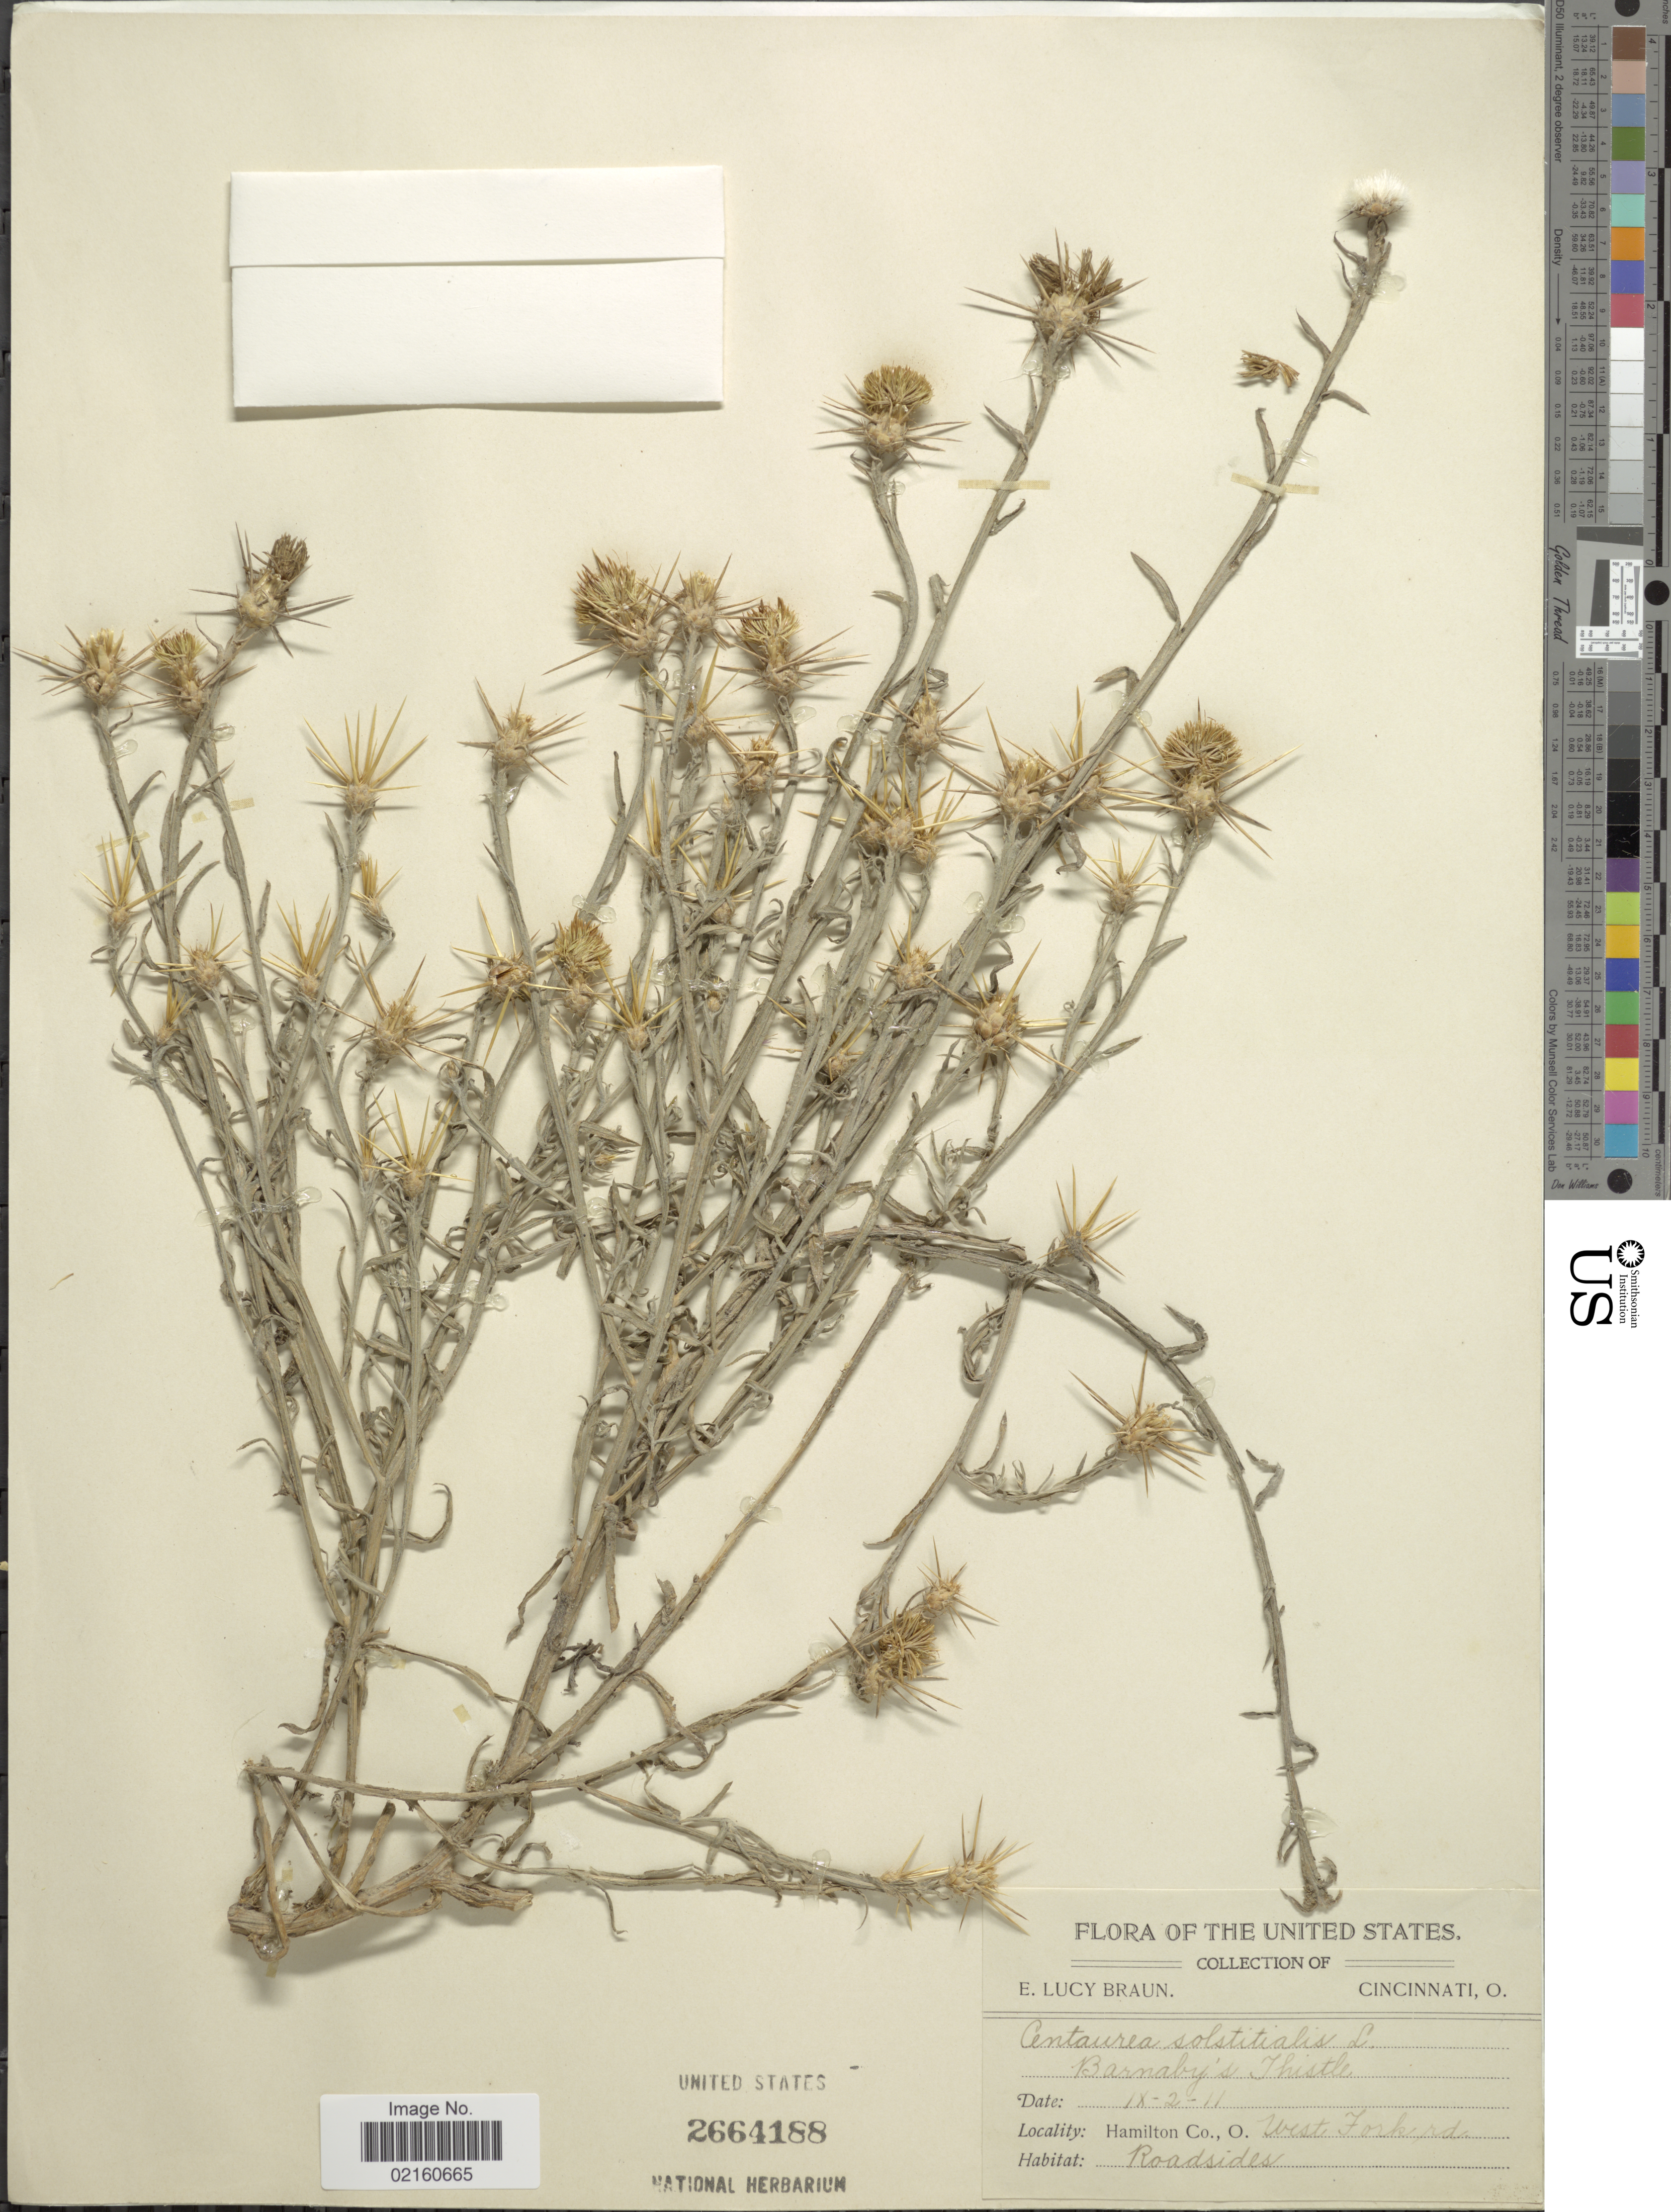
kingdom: Plantae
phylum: Tracheophyta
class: Magnoliopsida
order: Asterales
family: Asteraceae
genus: Centaurea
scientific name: Centaurea solstitialis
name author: L.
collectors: E. L. Braun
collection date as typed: Transcribed d/m/y: 2/9/11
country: United States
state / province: Ohio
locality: The United States, Hamilton Co., O., West Fork rd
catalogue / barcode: US 2664188